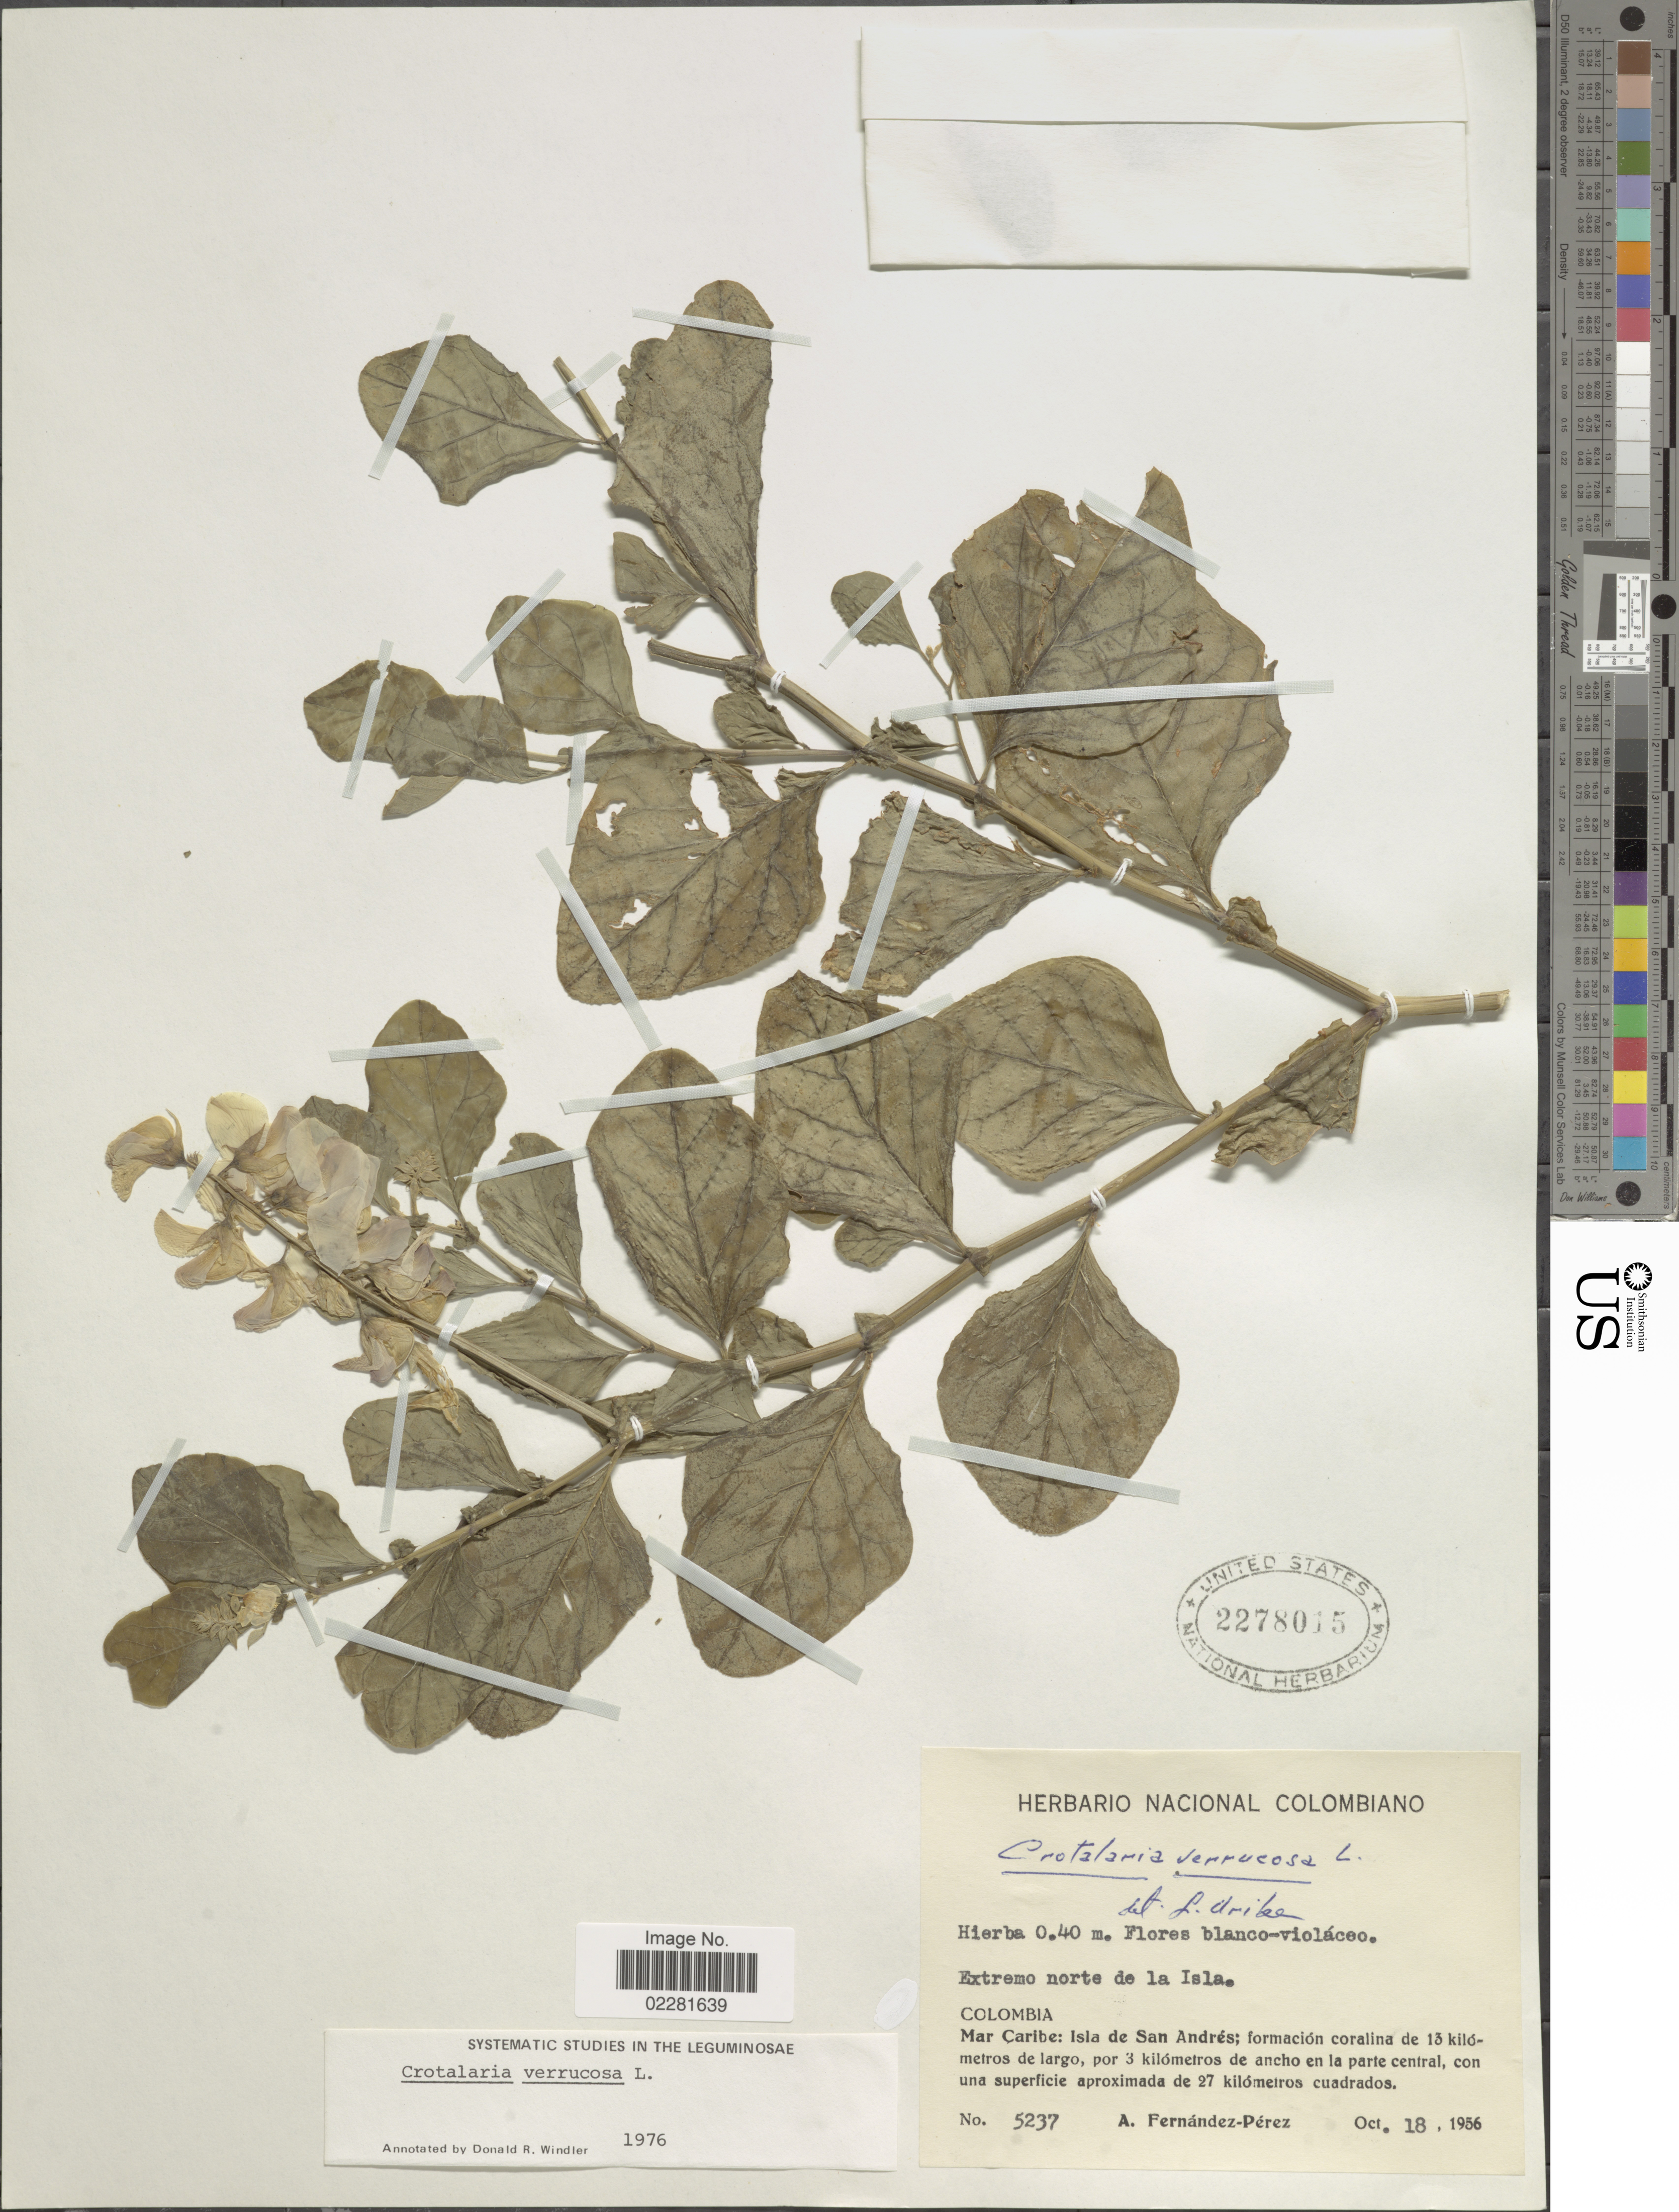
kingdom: Plantae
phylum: Tracheophyta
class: Magnoliopsida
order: Fabales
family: Fabaceae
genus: Crotalaria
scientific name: Crotalaria verrucosa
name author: L.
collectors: A. Fernández-Pérez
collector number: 5237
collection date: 1956-10-18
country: Colombia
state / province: San Andres y Providencia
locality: Mar. Caribe, Isla de San Andres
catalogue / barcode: US 2278015